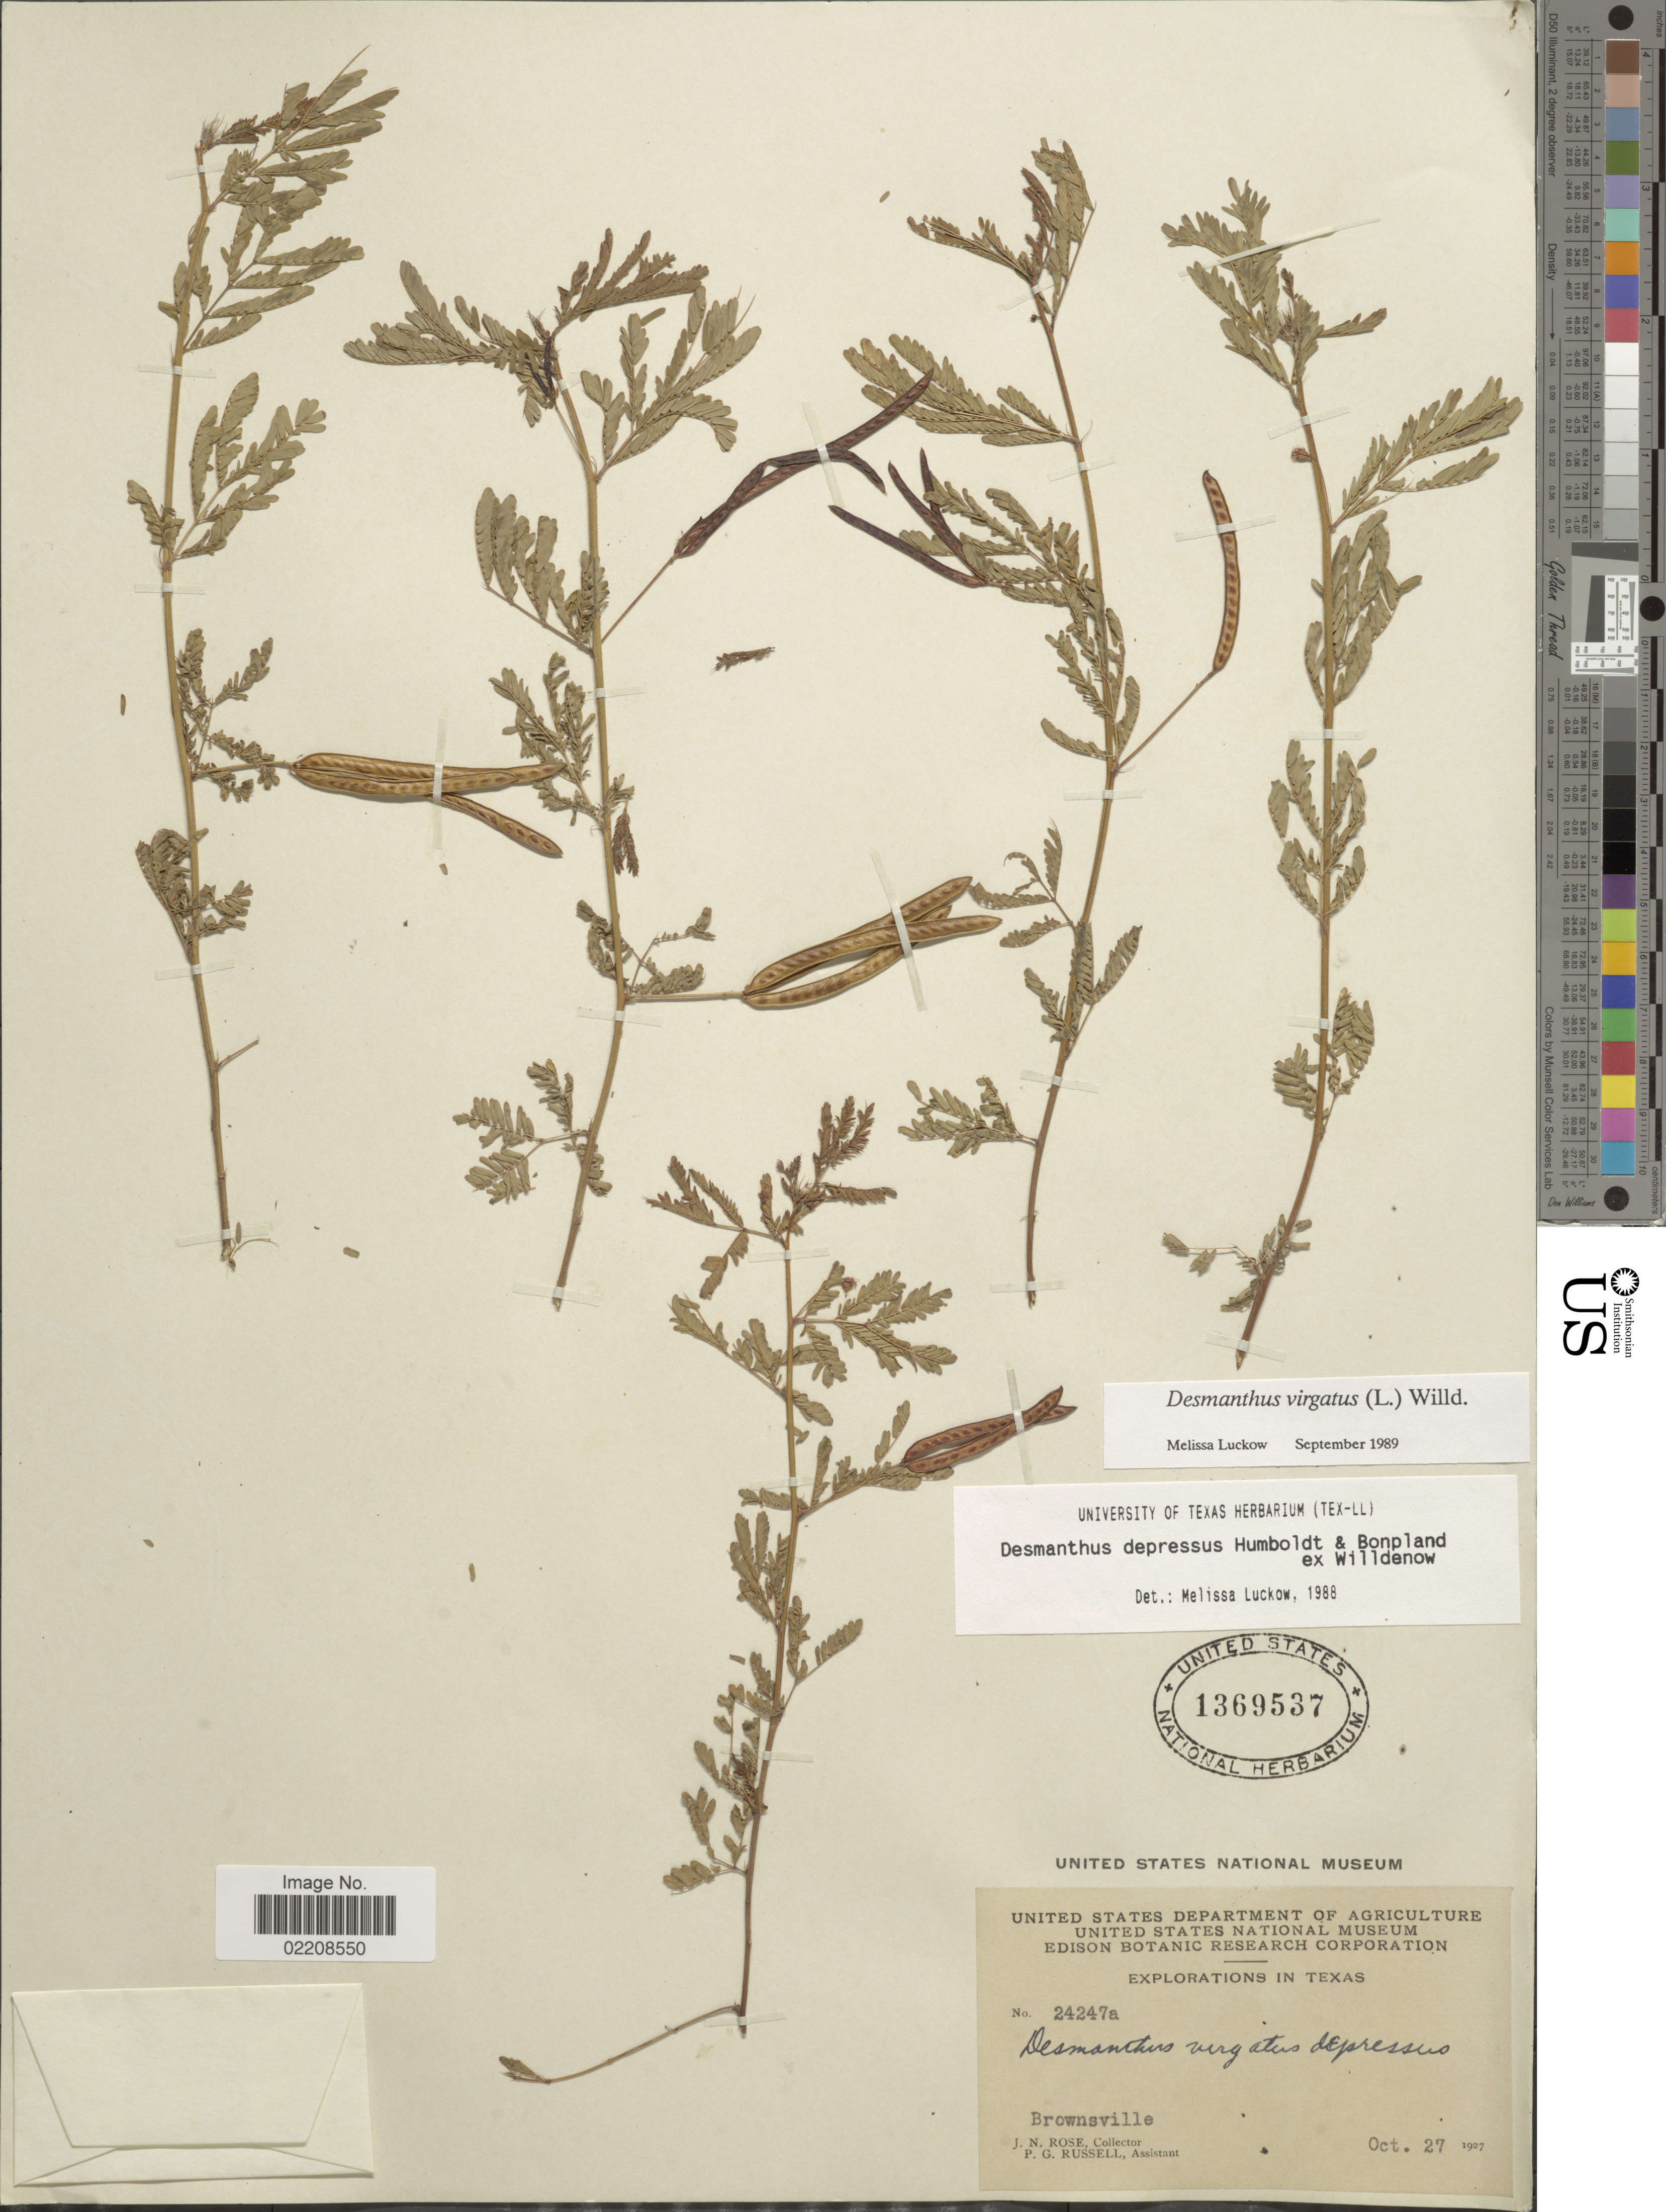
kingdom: Plantae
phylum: Tracheophyta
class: Magnoliopsida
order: Fabales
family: Fabaceae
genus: Desmanthus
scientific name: Desmanthus virgatus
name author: (L.) Willd.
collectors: J. N. Rose & P. G. Russell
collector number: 24247a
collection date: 1927-10-27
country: United States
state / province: Texas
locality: Brownsville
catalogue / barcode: US 1369537